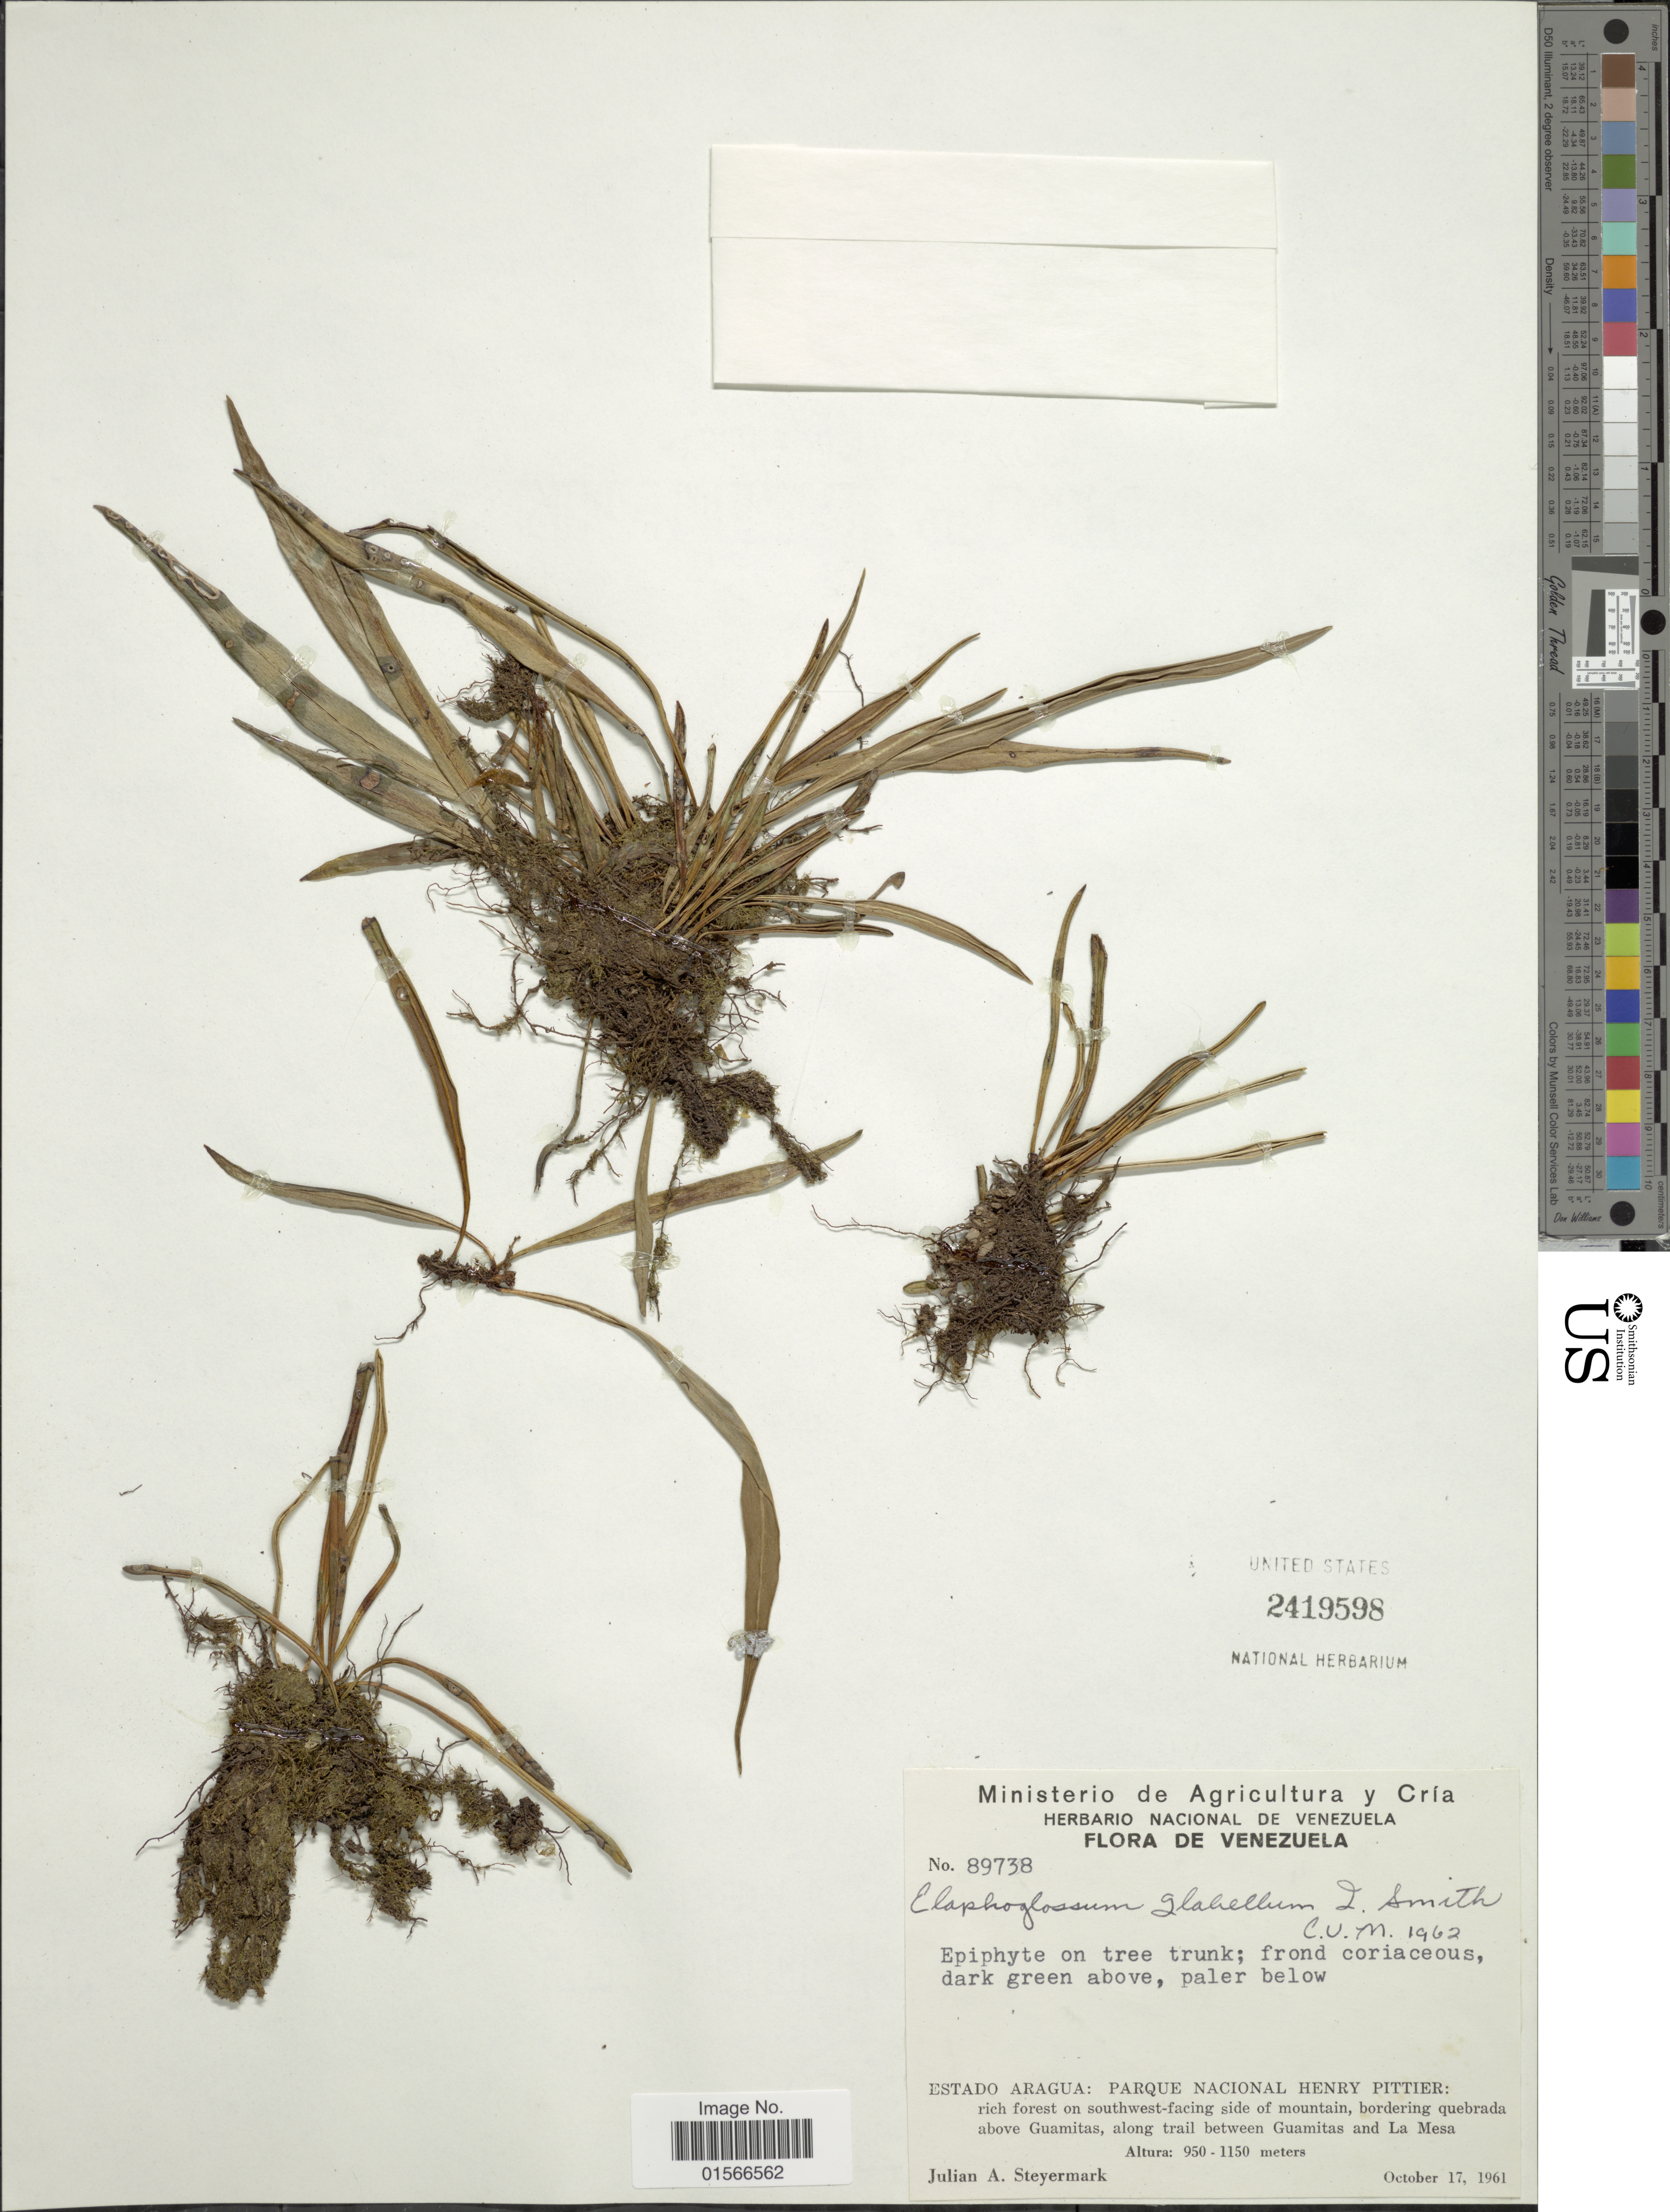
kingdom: Plantae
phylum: Tracheophyta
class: Polypodiopsida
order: Polypodiales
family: Dryopteridaceae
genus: Elaphoglossum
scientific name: Elaphoglossum glabellum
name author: J. Sm.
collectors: J. Steyermark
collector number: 89738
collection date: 1961-10-17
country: Venezuela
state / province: Aragua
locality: Parque Nacional Henry Pittier: rich forest on southwest-facing side of mountain, bordering quebrada above Guamitas, along trail between Guamitas and La Mesa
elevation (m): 950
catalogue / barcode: US 2419598